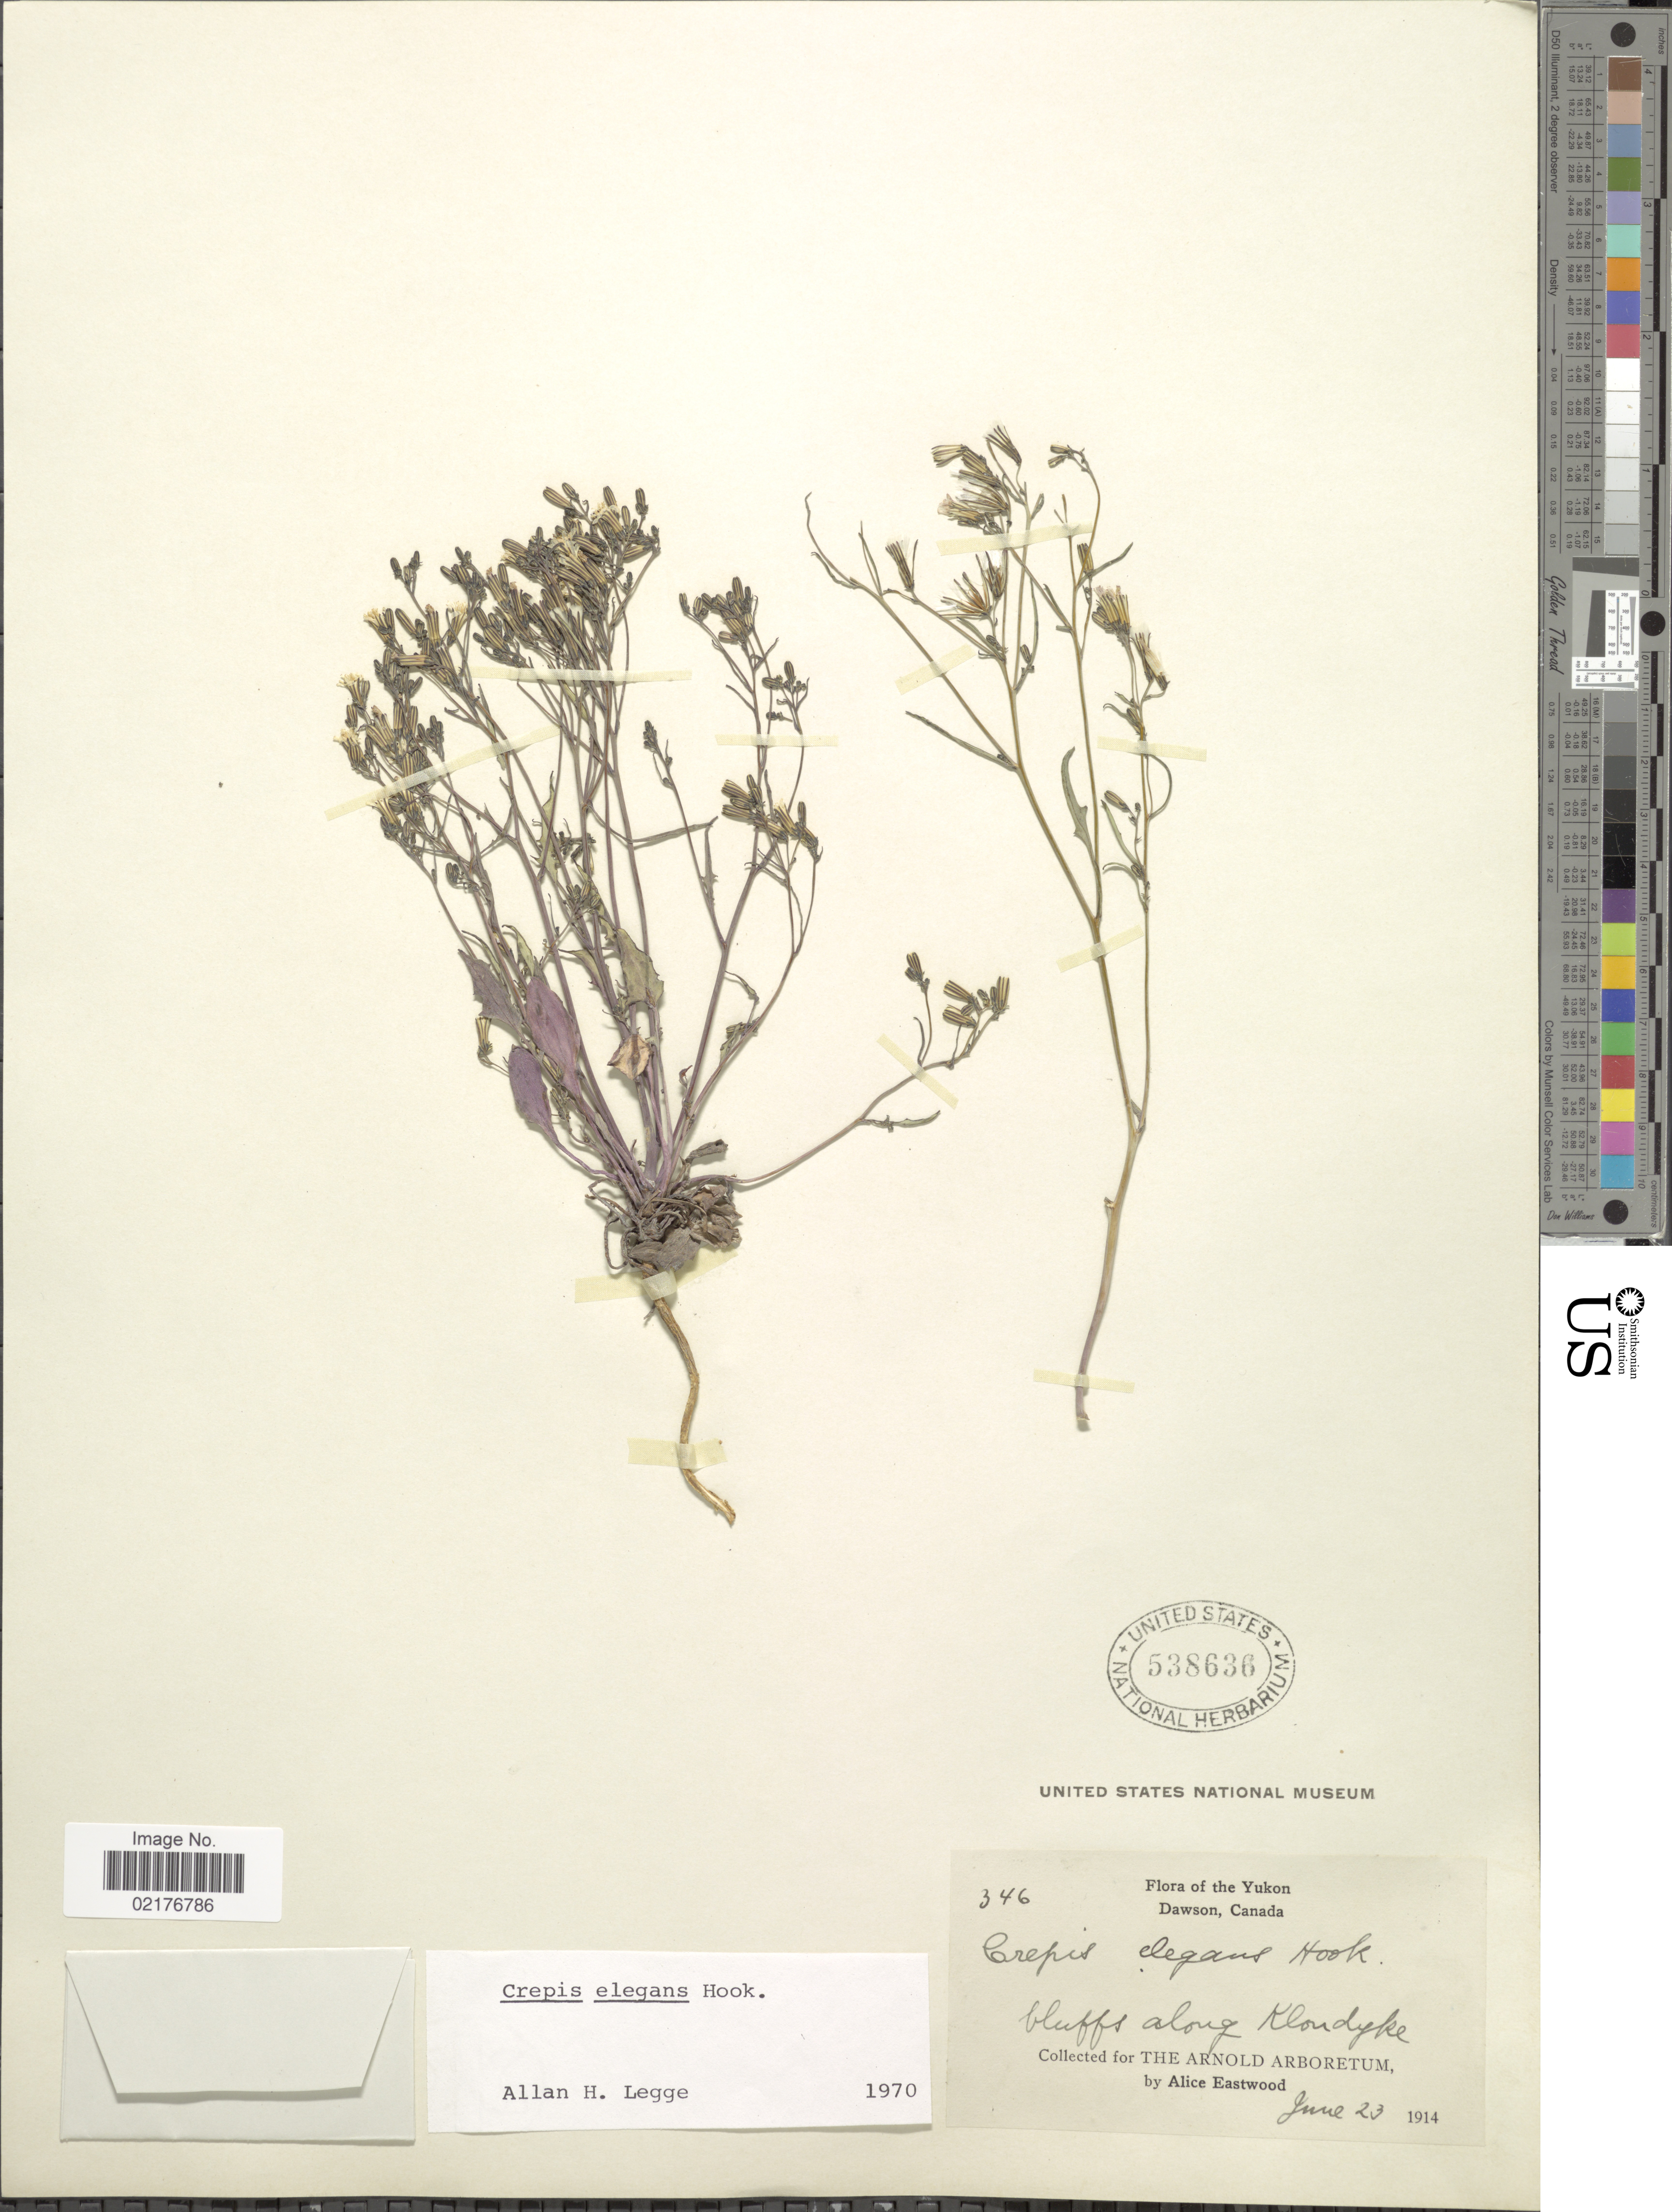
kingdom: Plantae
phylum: Tracheophyta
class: Magnoliopsida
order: Asterales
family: Asteraceae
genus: Askellia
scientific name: Askellia elegans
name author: (Hook.) W.A. Weber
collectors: A. Eastwood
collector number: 346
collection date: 1914-06-23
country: Canada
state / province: Yukon Territory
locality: Yukon, Dawson, Canada, Bluffs along Klondyke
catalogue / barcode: US 538636